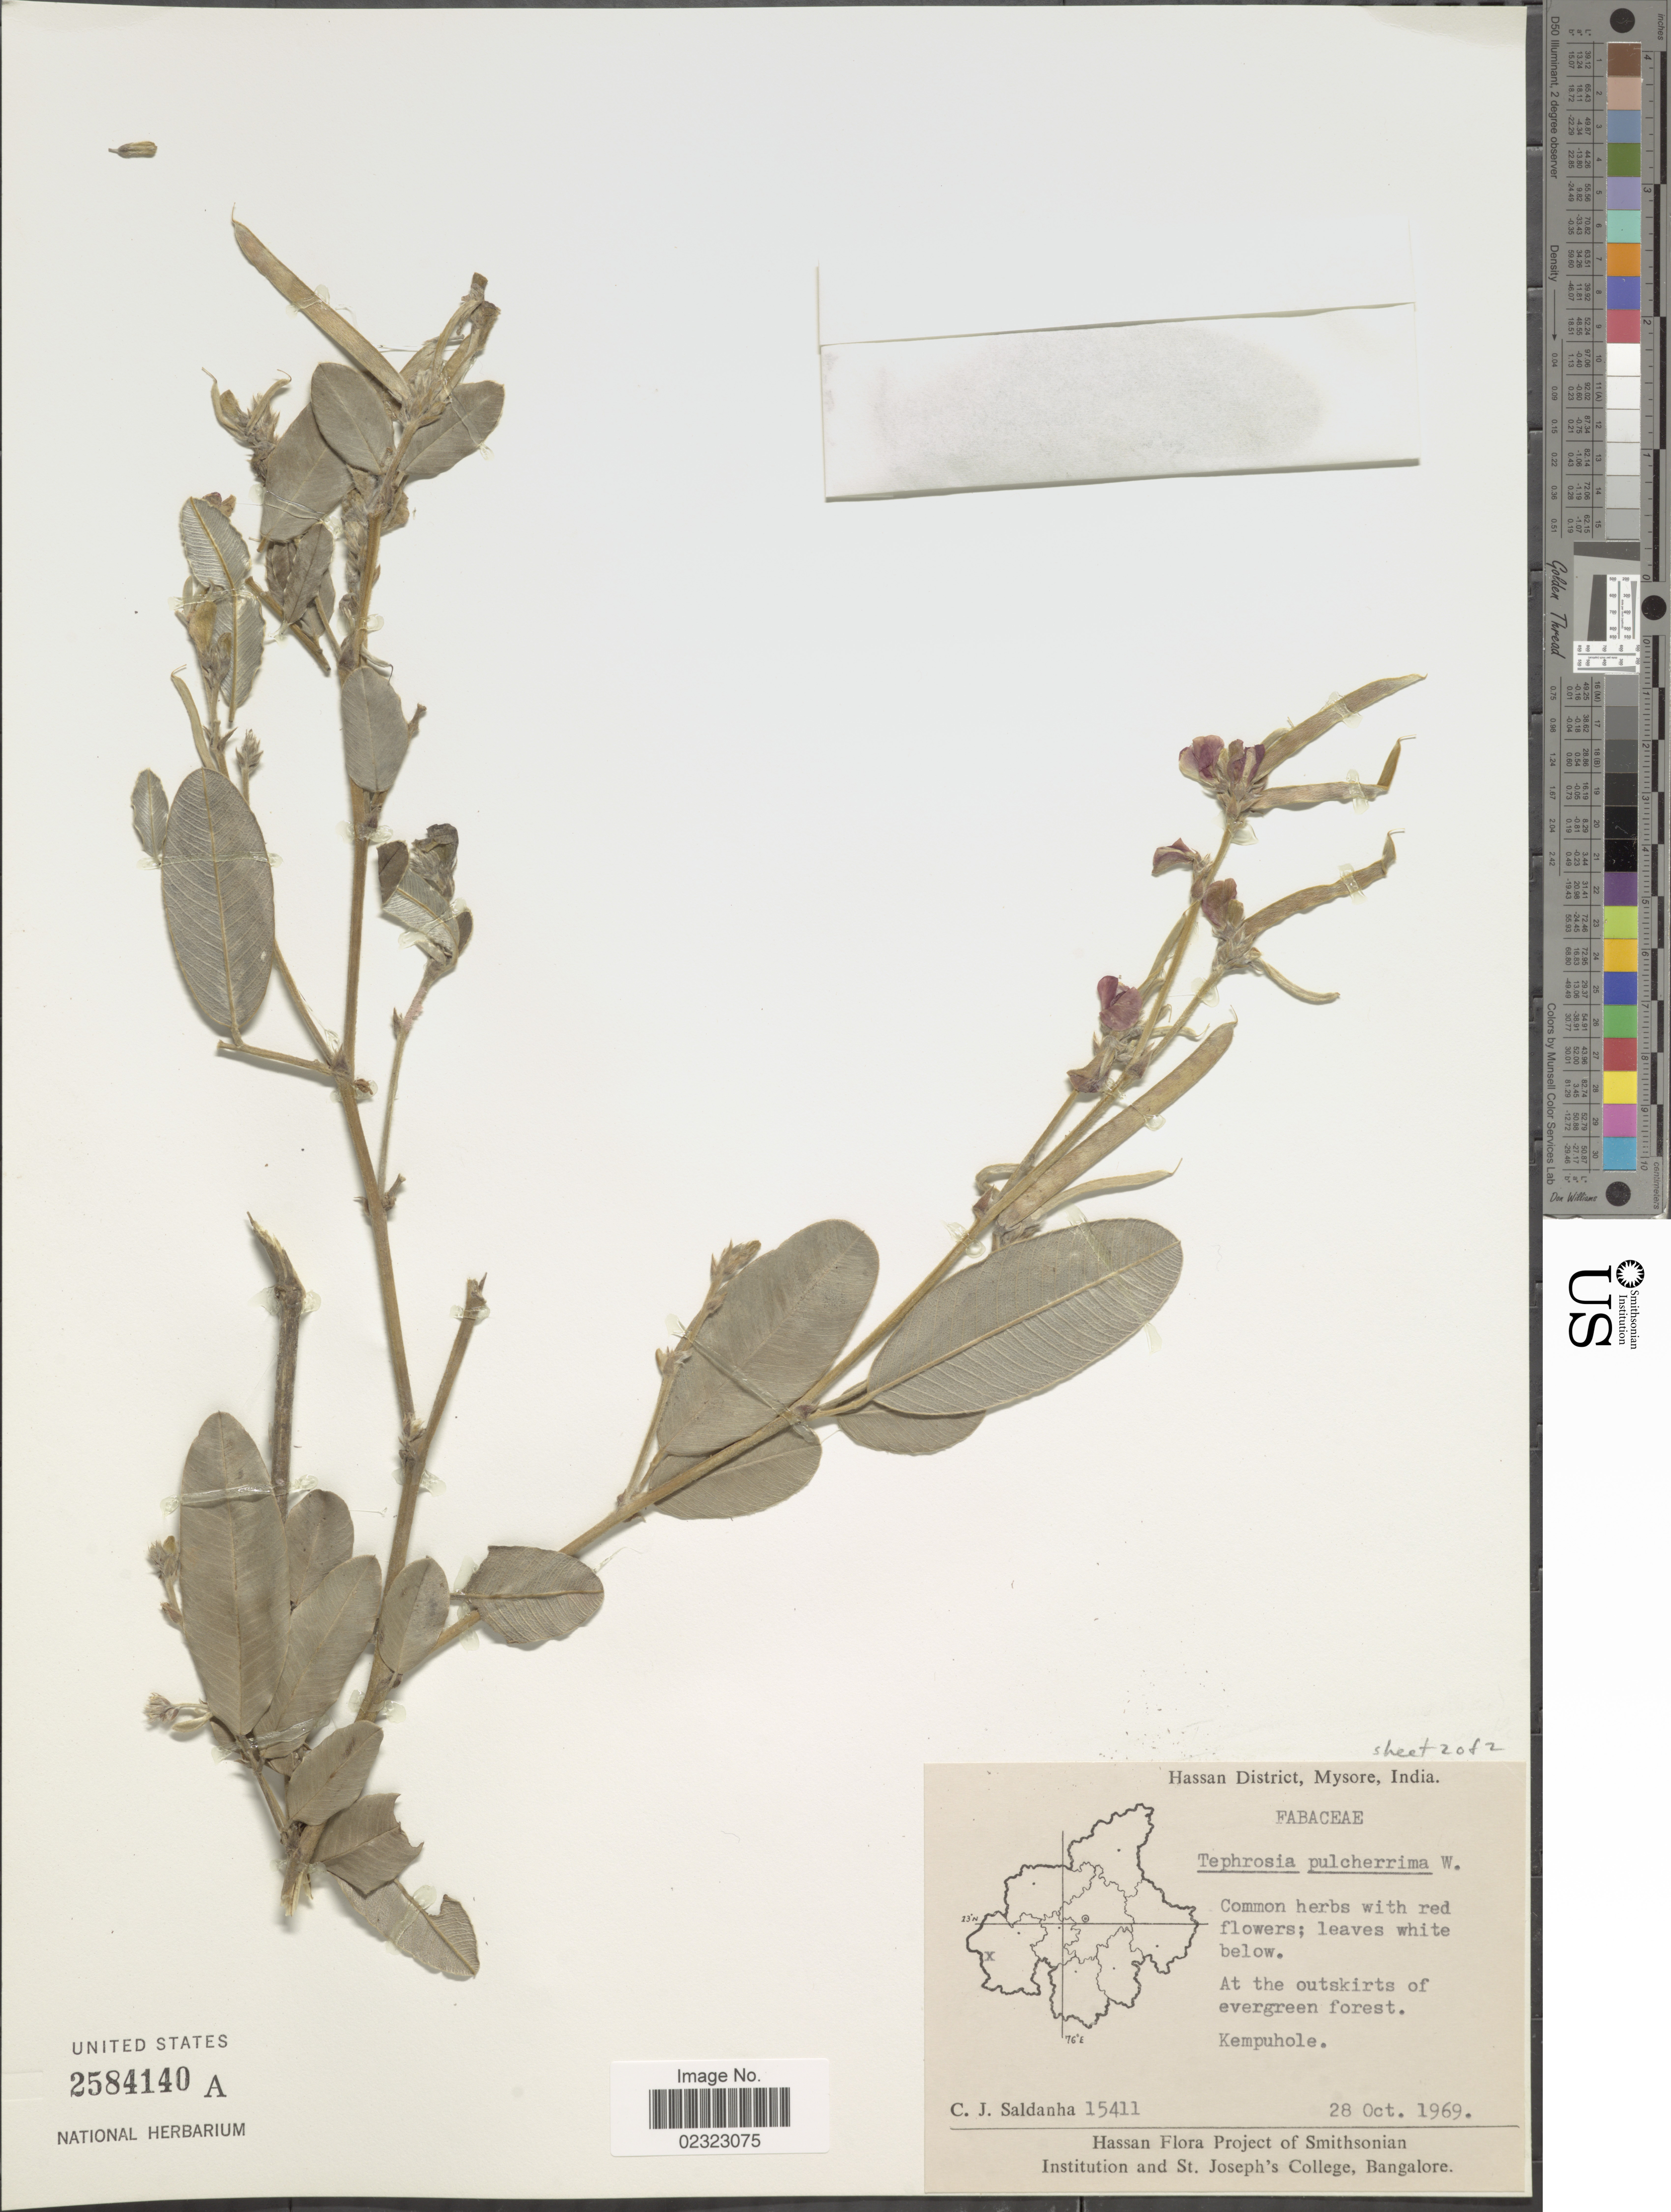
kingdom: Plantae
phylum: Tracheophyta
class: Magnoliopsida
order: Fabales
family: Fabaceae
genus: Tephrosia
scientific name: Tephrosia pulcherrima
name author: (Baker) Wight & Gamble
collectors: C. J. Saldanha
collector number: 15411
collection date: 1969-10-28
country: India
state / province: Karnataka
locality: Hassan District, Mysore, Kempuhole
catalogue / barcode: US 2584140A